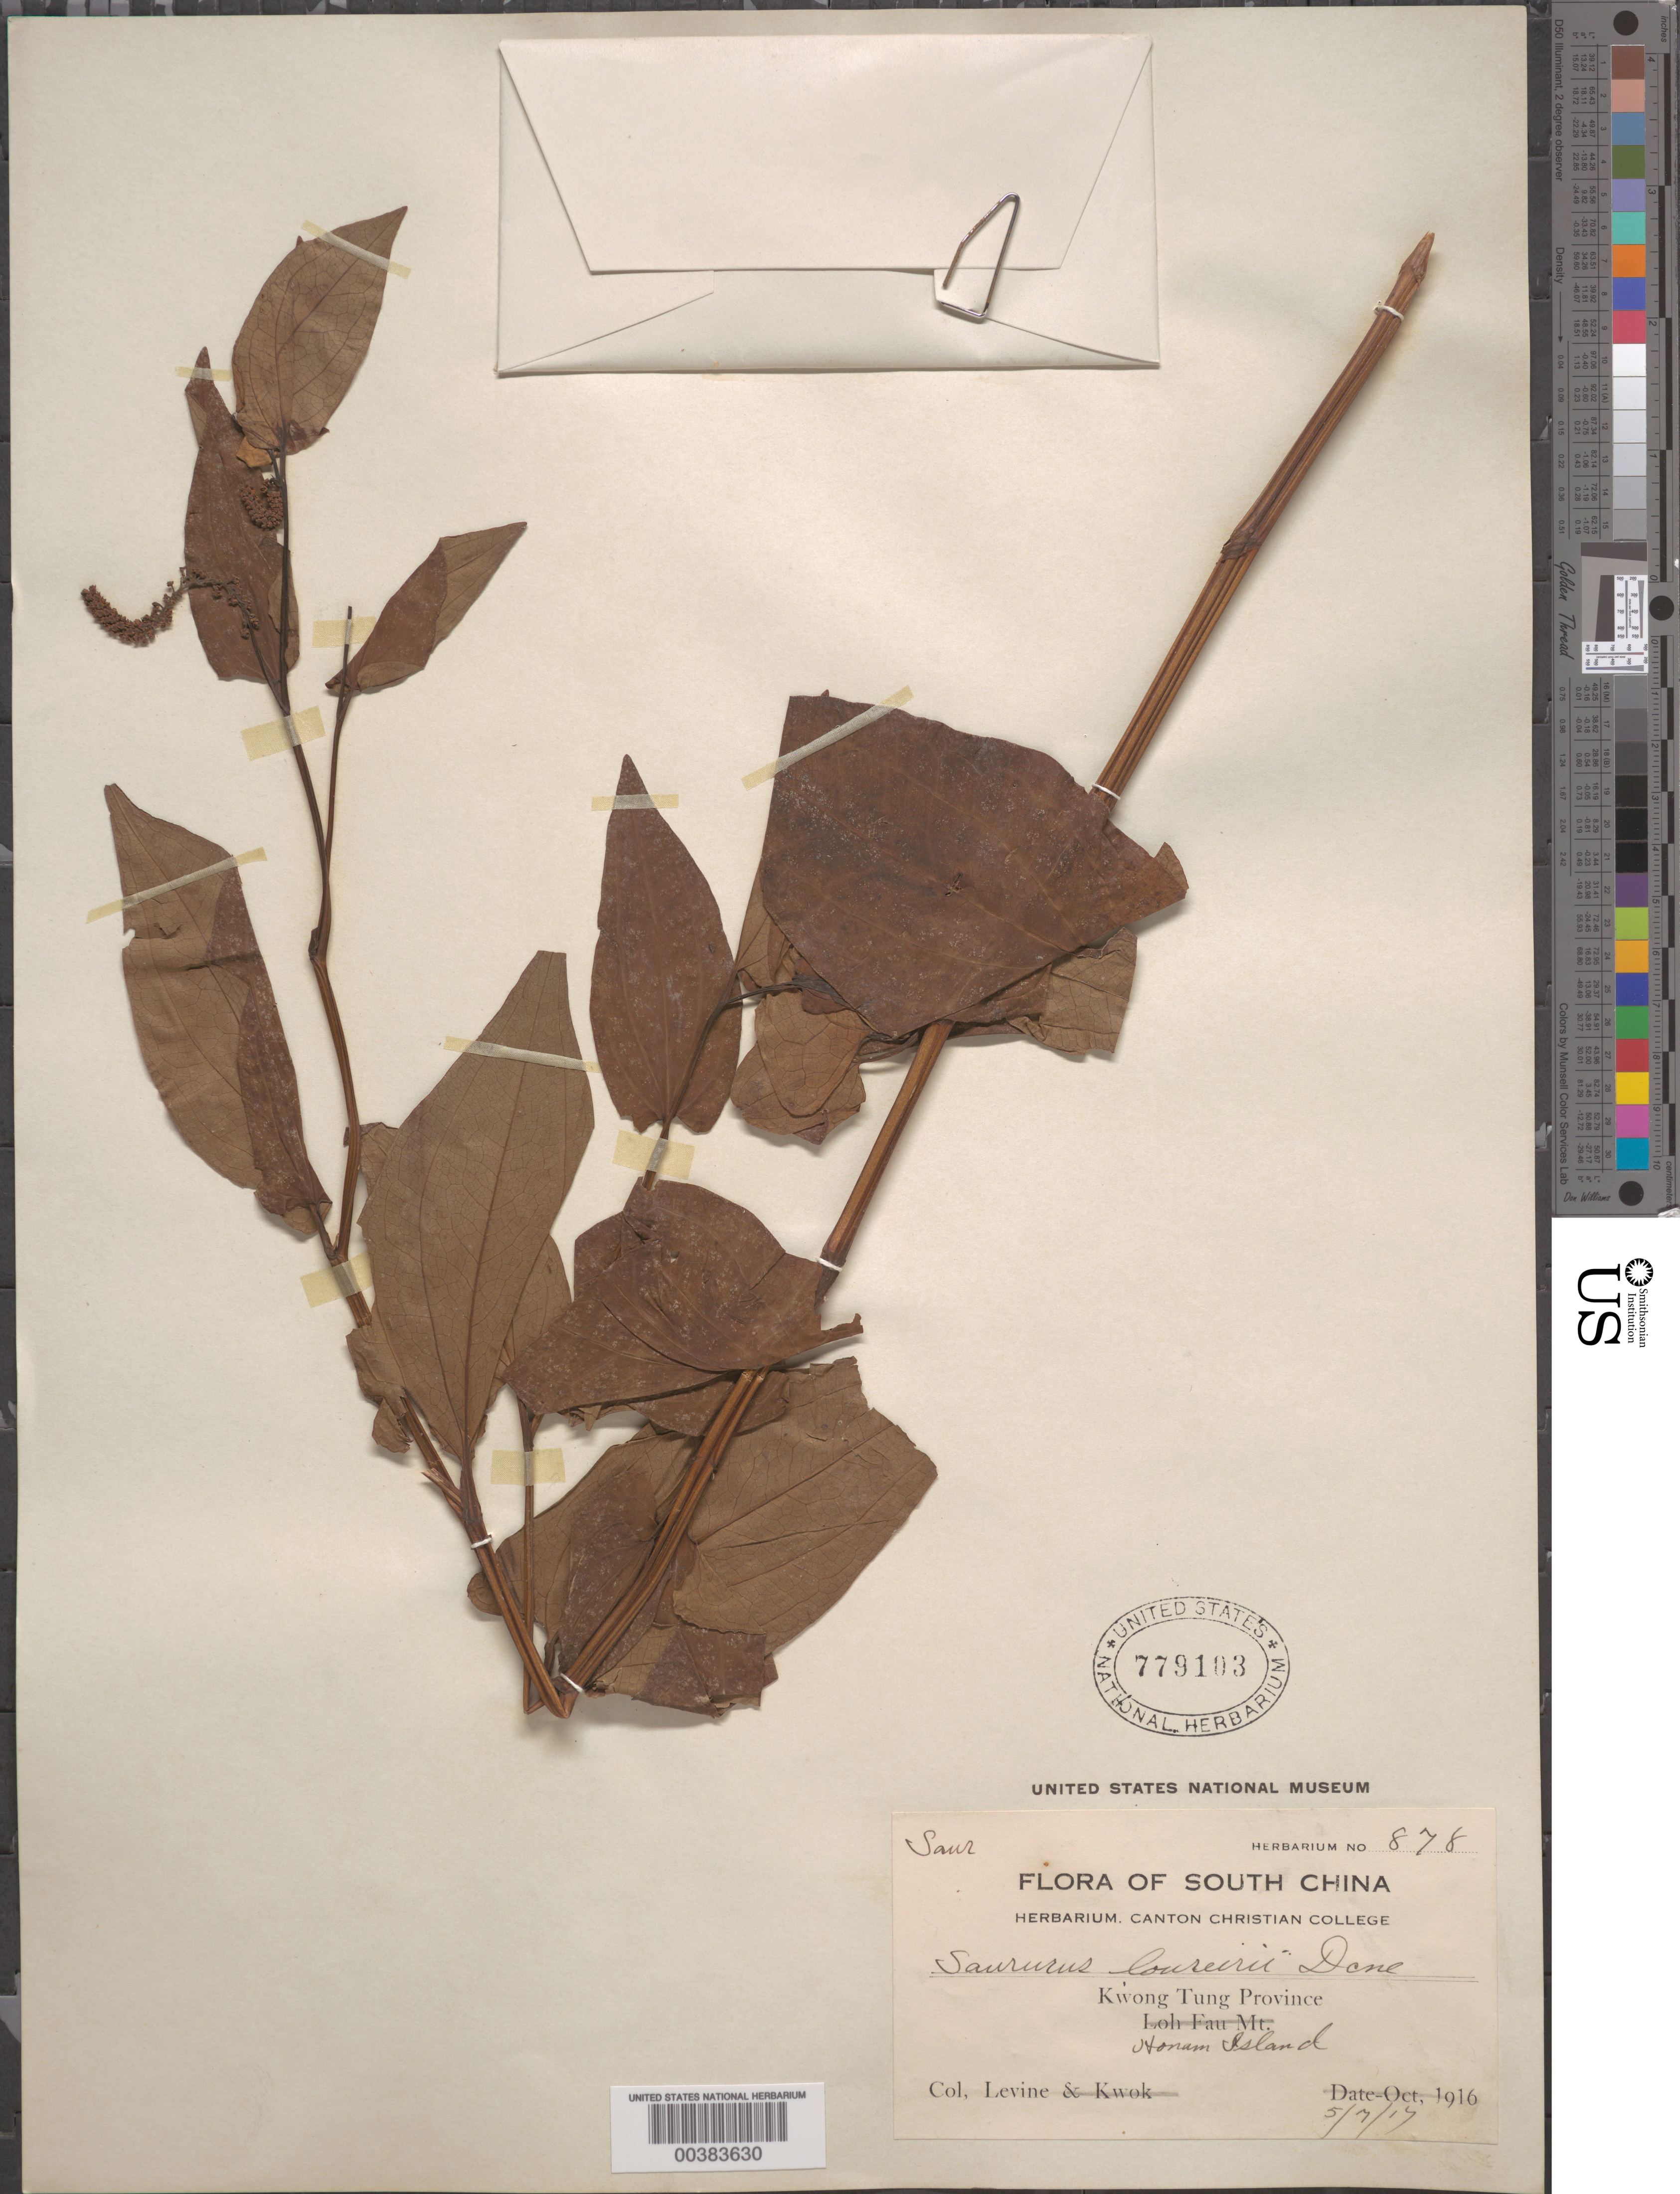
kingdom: Plantae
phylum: Tracheophyta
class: Magnoliopsida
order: Piperales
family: Saururaceae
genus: Saururus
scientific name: Saururus chinensis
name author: (Lour.) Baill.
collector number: Ex Herb. C.c.c. 878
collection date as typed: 05 Jul 1917 or 07 May 1917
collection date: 1917-05-07 or 1917-07-05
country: China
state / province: Hainan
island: Hainan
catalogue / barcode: US 779103